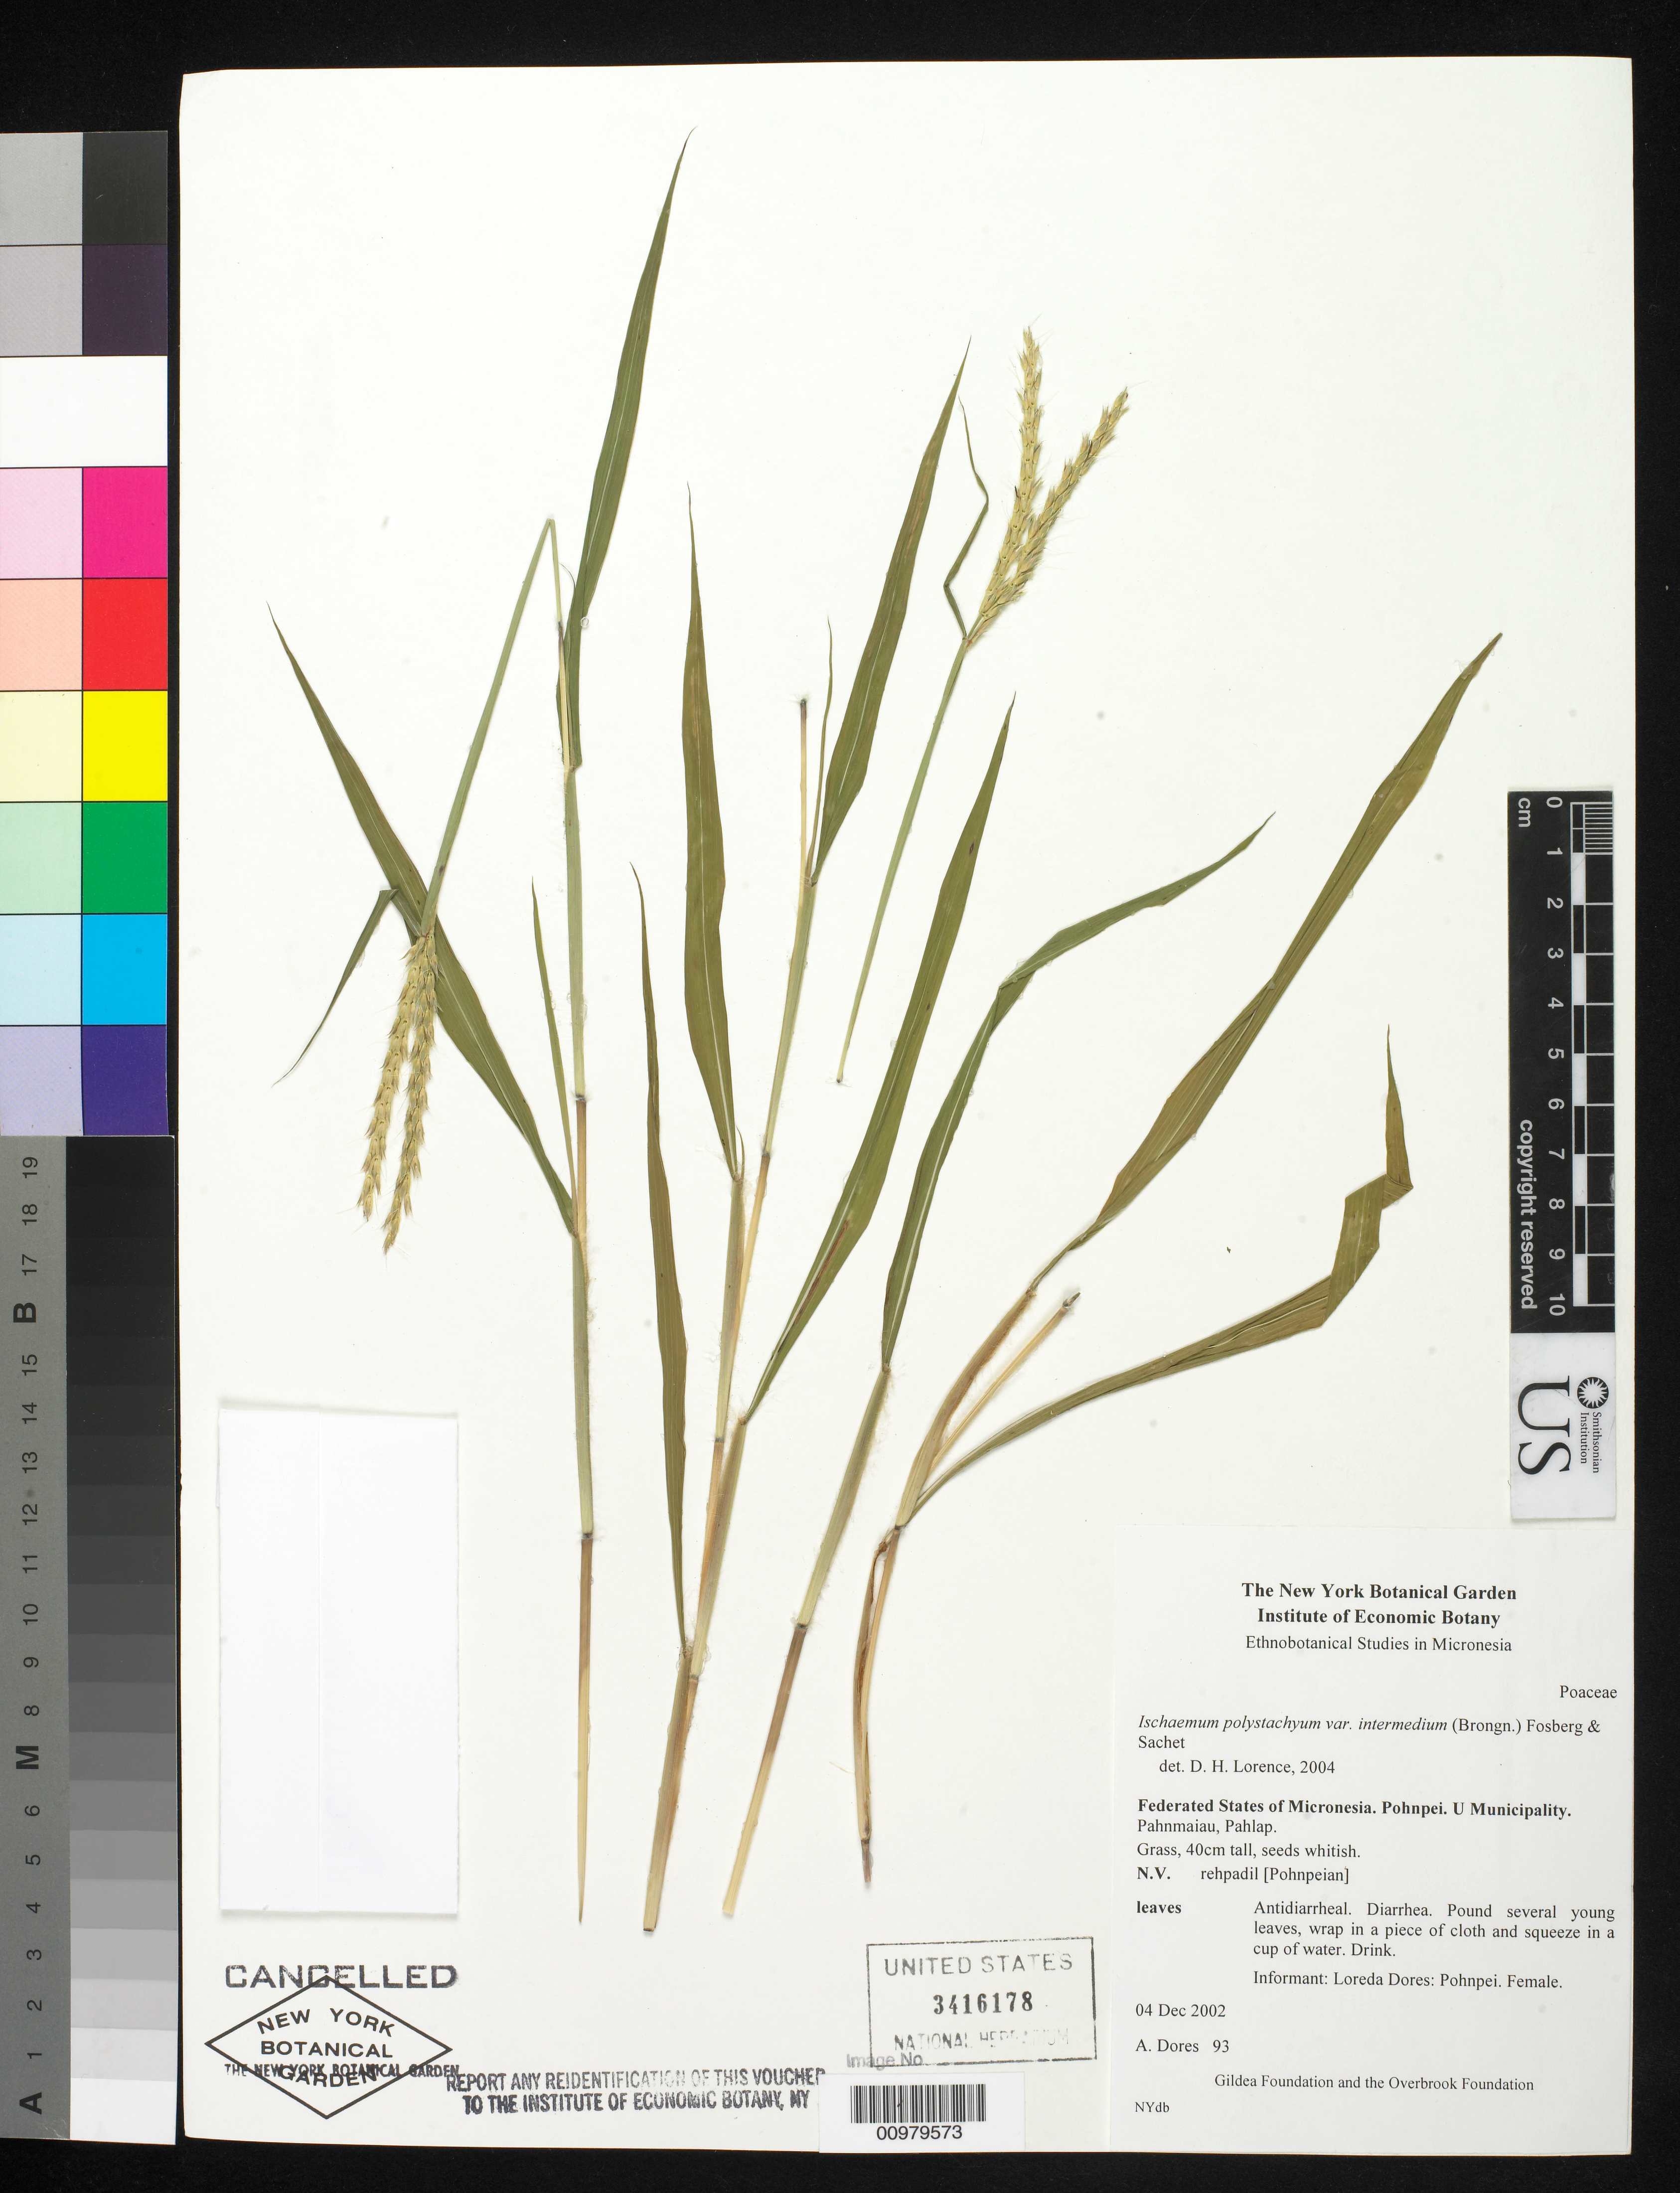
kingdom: Plantae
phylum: Tracheophyta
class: Liliopsida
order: Poales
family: Poaceae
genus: Ischaemum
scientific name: Ischaemum polystachyum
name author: J. Presl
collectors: A. Dores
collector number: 93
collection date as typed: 04 Dec 1993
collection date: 1993-12-04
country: Micronesia, Federated States of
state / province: Pohnpei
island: Pohnpei [Ponape]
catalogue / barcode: US 3416178